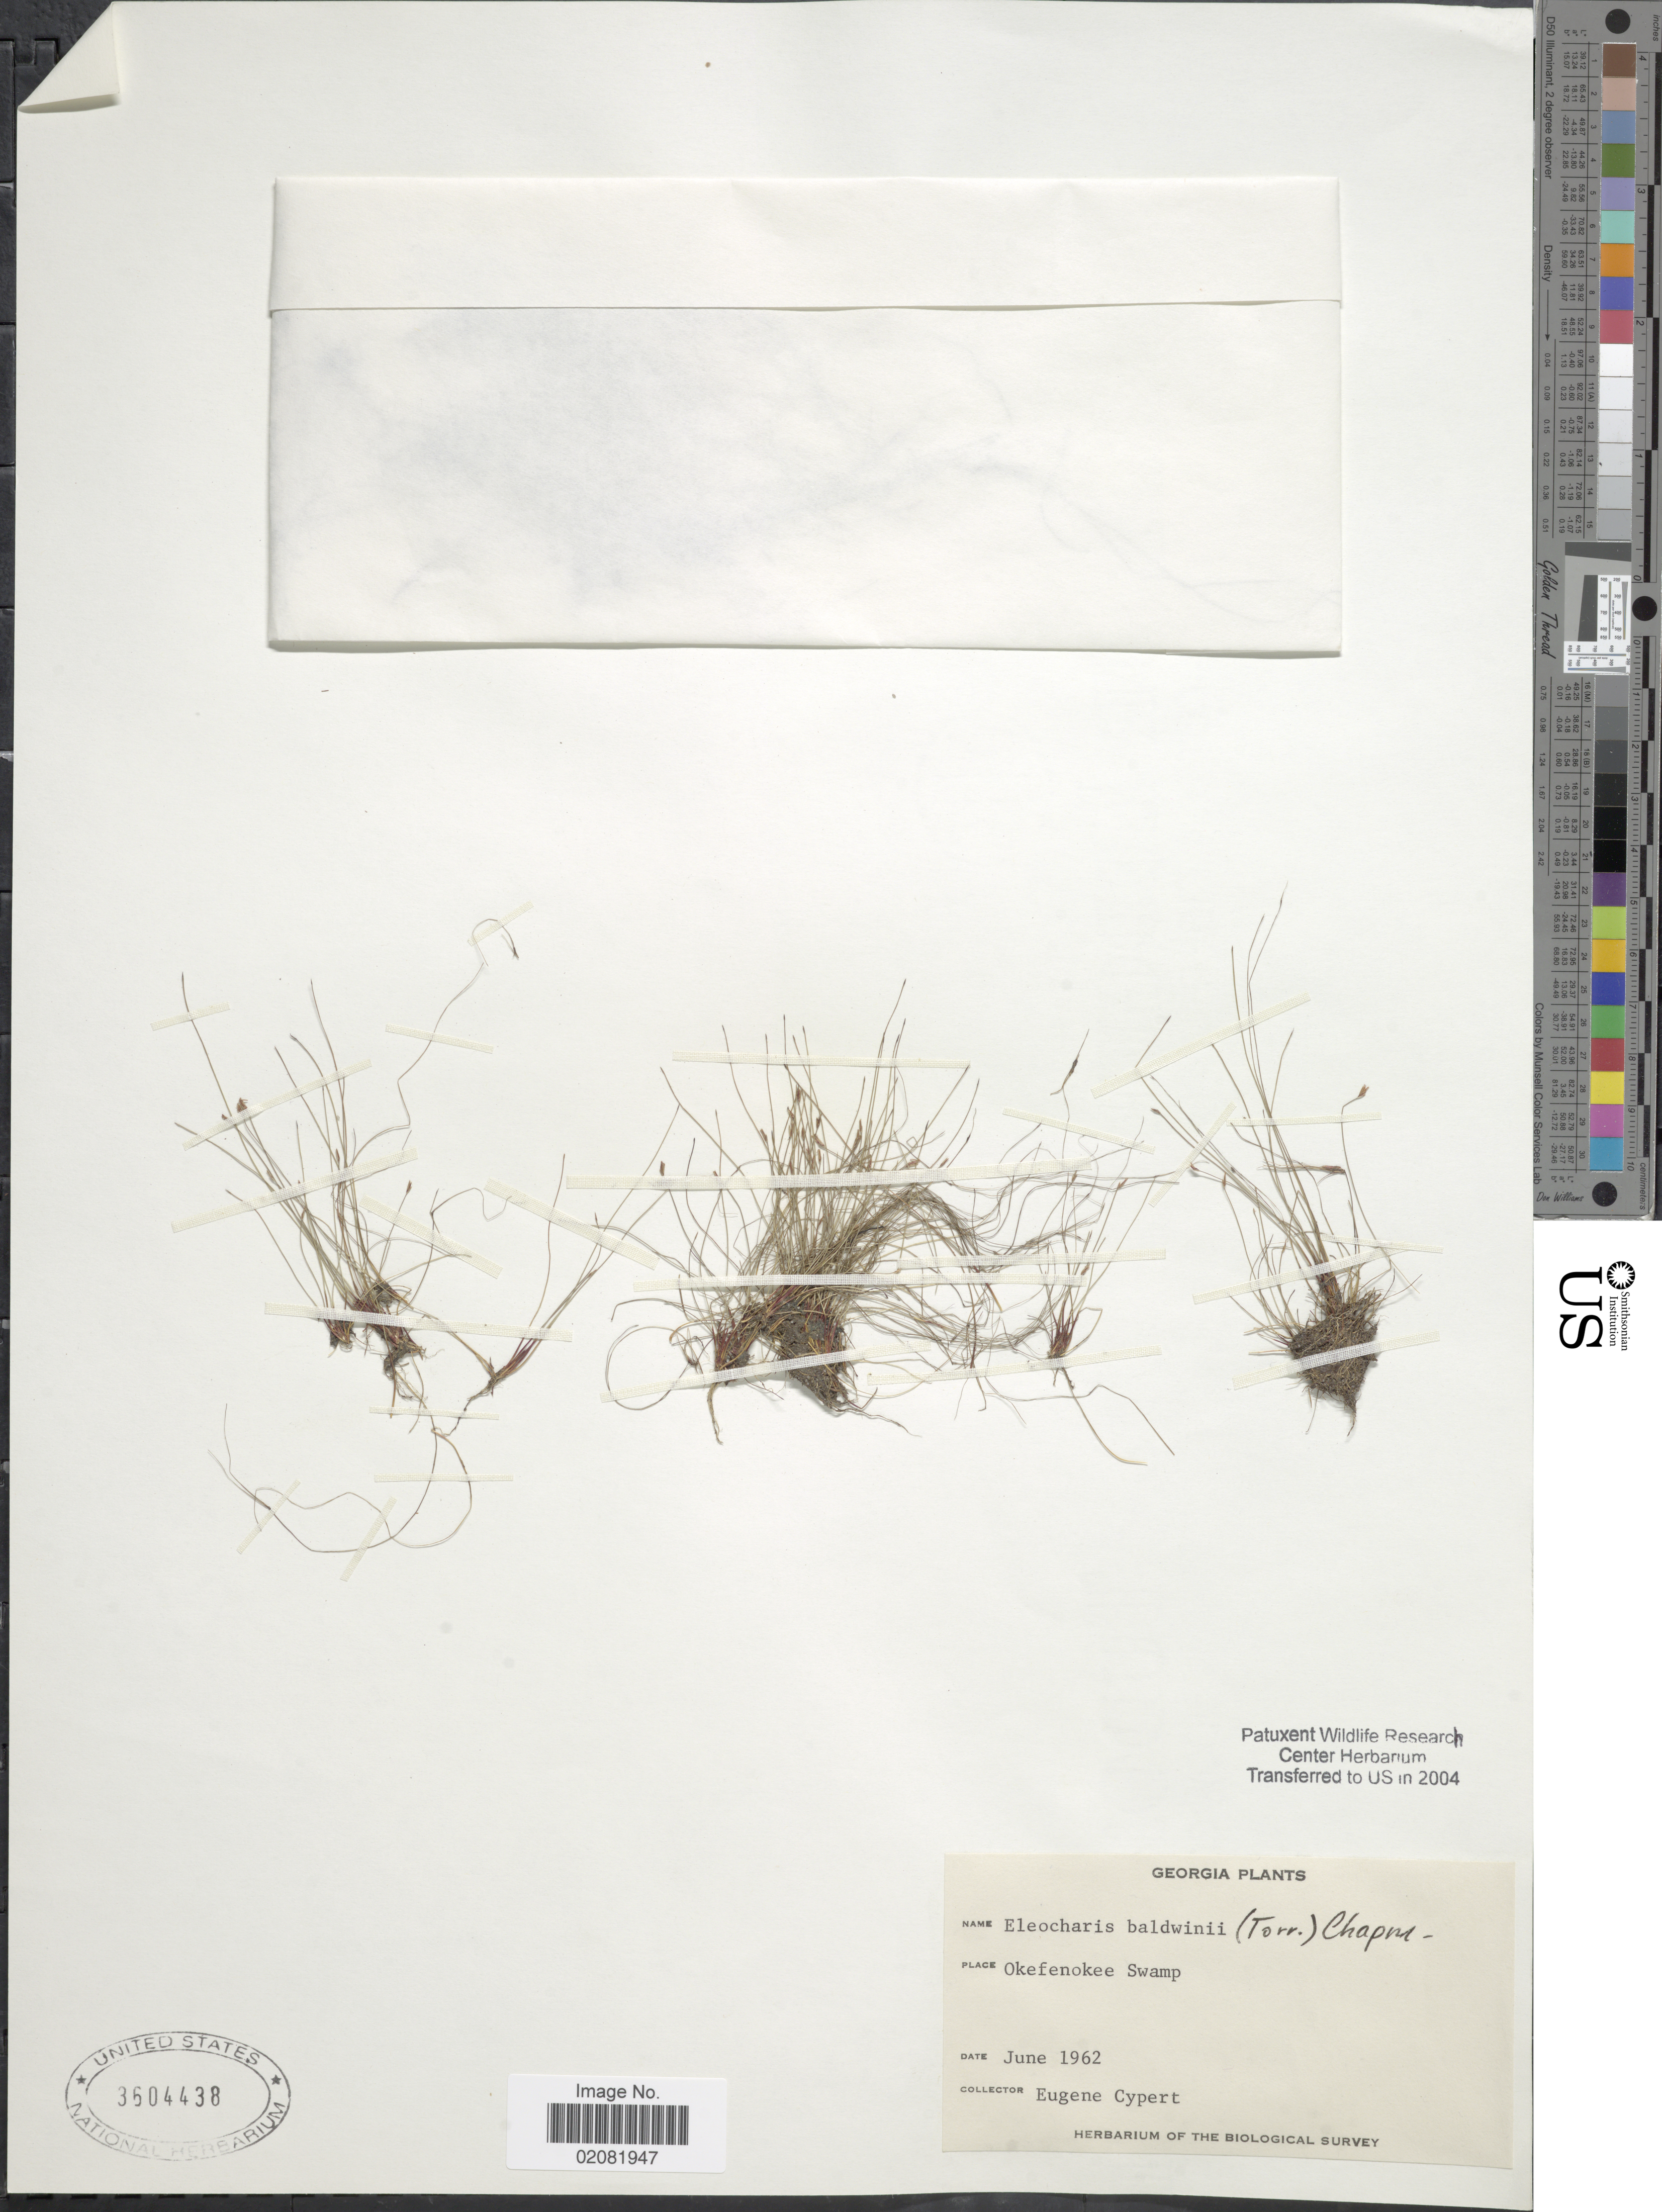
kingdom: Plantae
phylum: Tracheophyta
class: Liliopsida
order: Poales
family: Cyperaceae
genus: Eleocharis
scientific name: Eleocharis baldwinii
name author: (Torr.) Chapm.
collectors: E. Cypert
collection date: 1962-06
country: United States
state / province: Georgia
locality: Okefenokee Swamp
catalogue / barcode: US 3604438